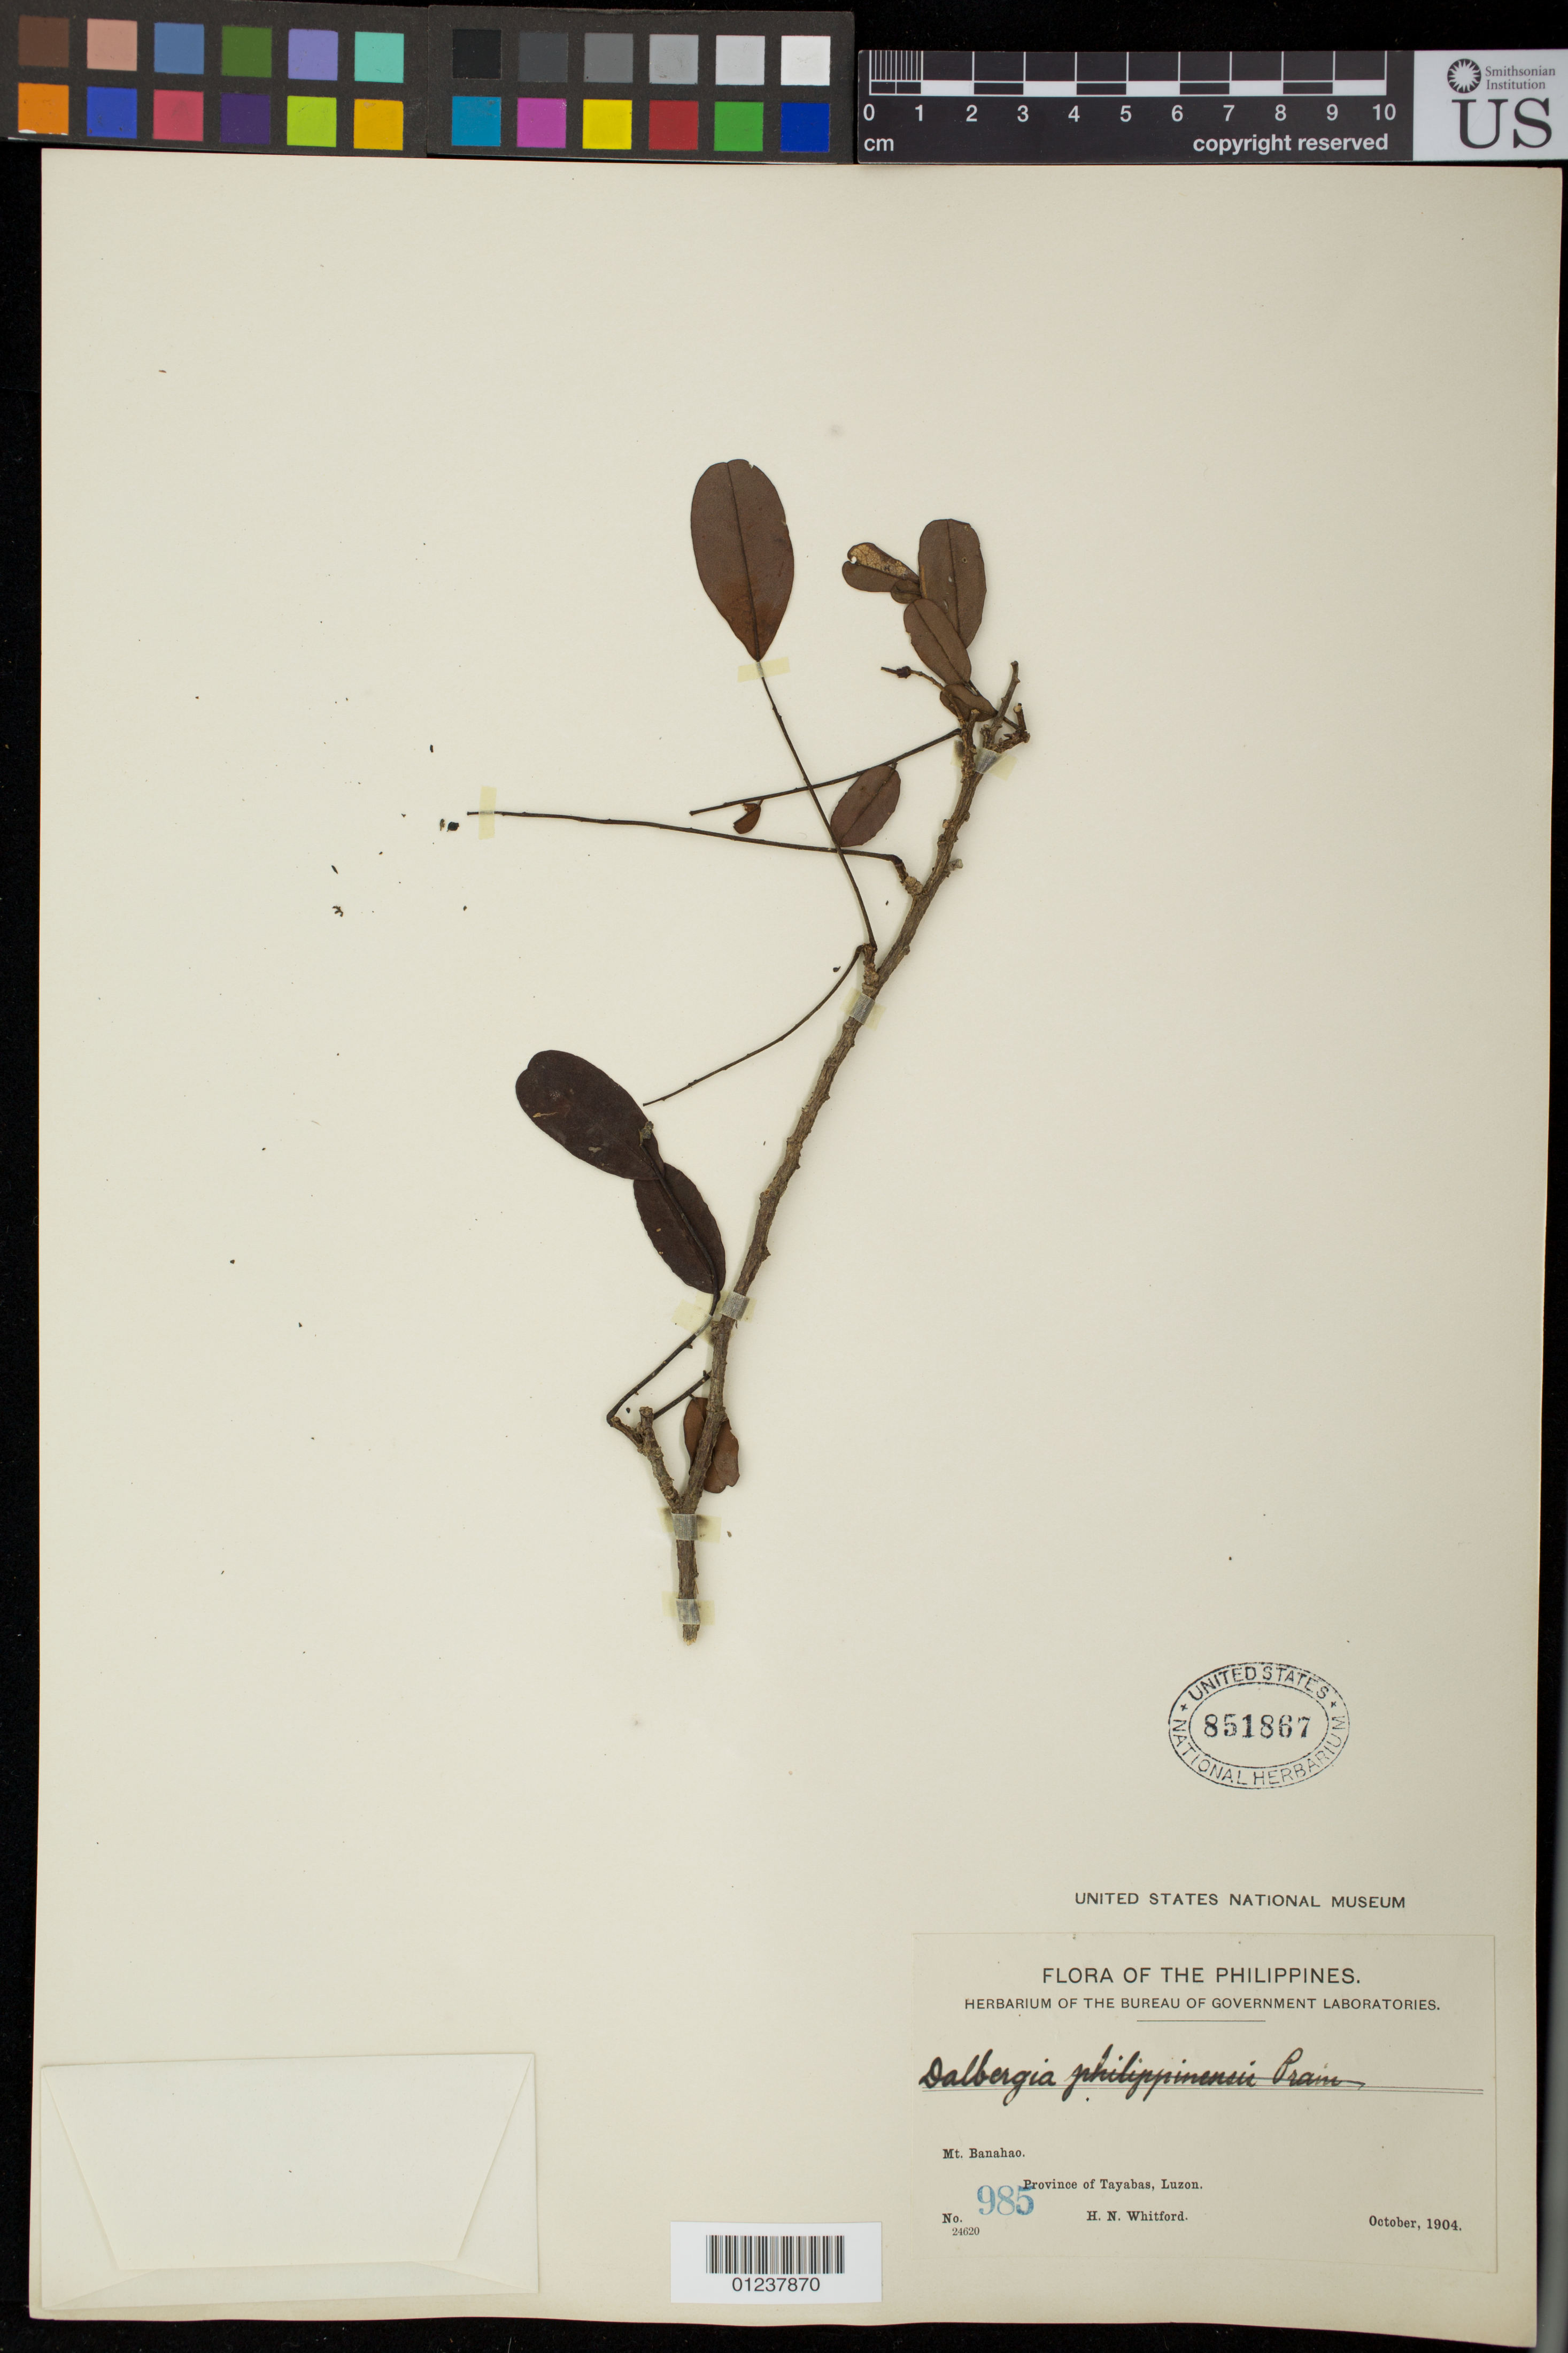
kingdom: Plantae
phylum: Tracheophyta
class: Magnoliopsida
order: Fabales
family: Fabaceae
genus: Dalbergia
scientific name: Dalbergia sp.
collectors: H. N. Whitford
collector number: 985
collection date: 1904-10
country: Philippines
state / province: Calabarzon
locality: Mt. Banahao, Province of Tayabas, Luzon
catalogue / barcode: US 851867